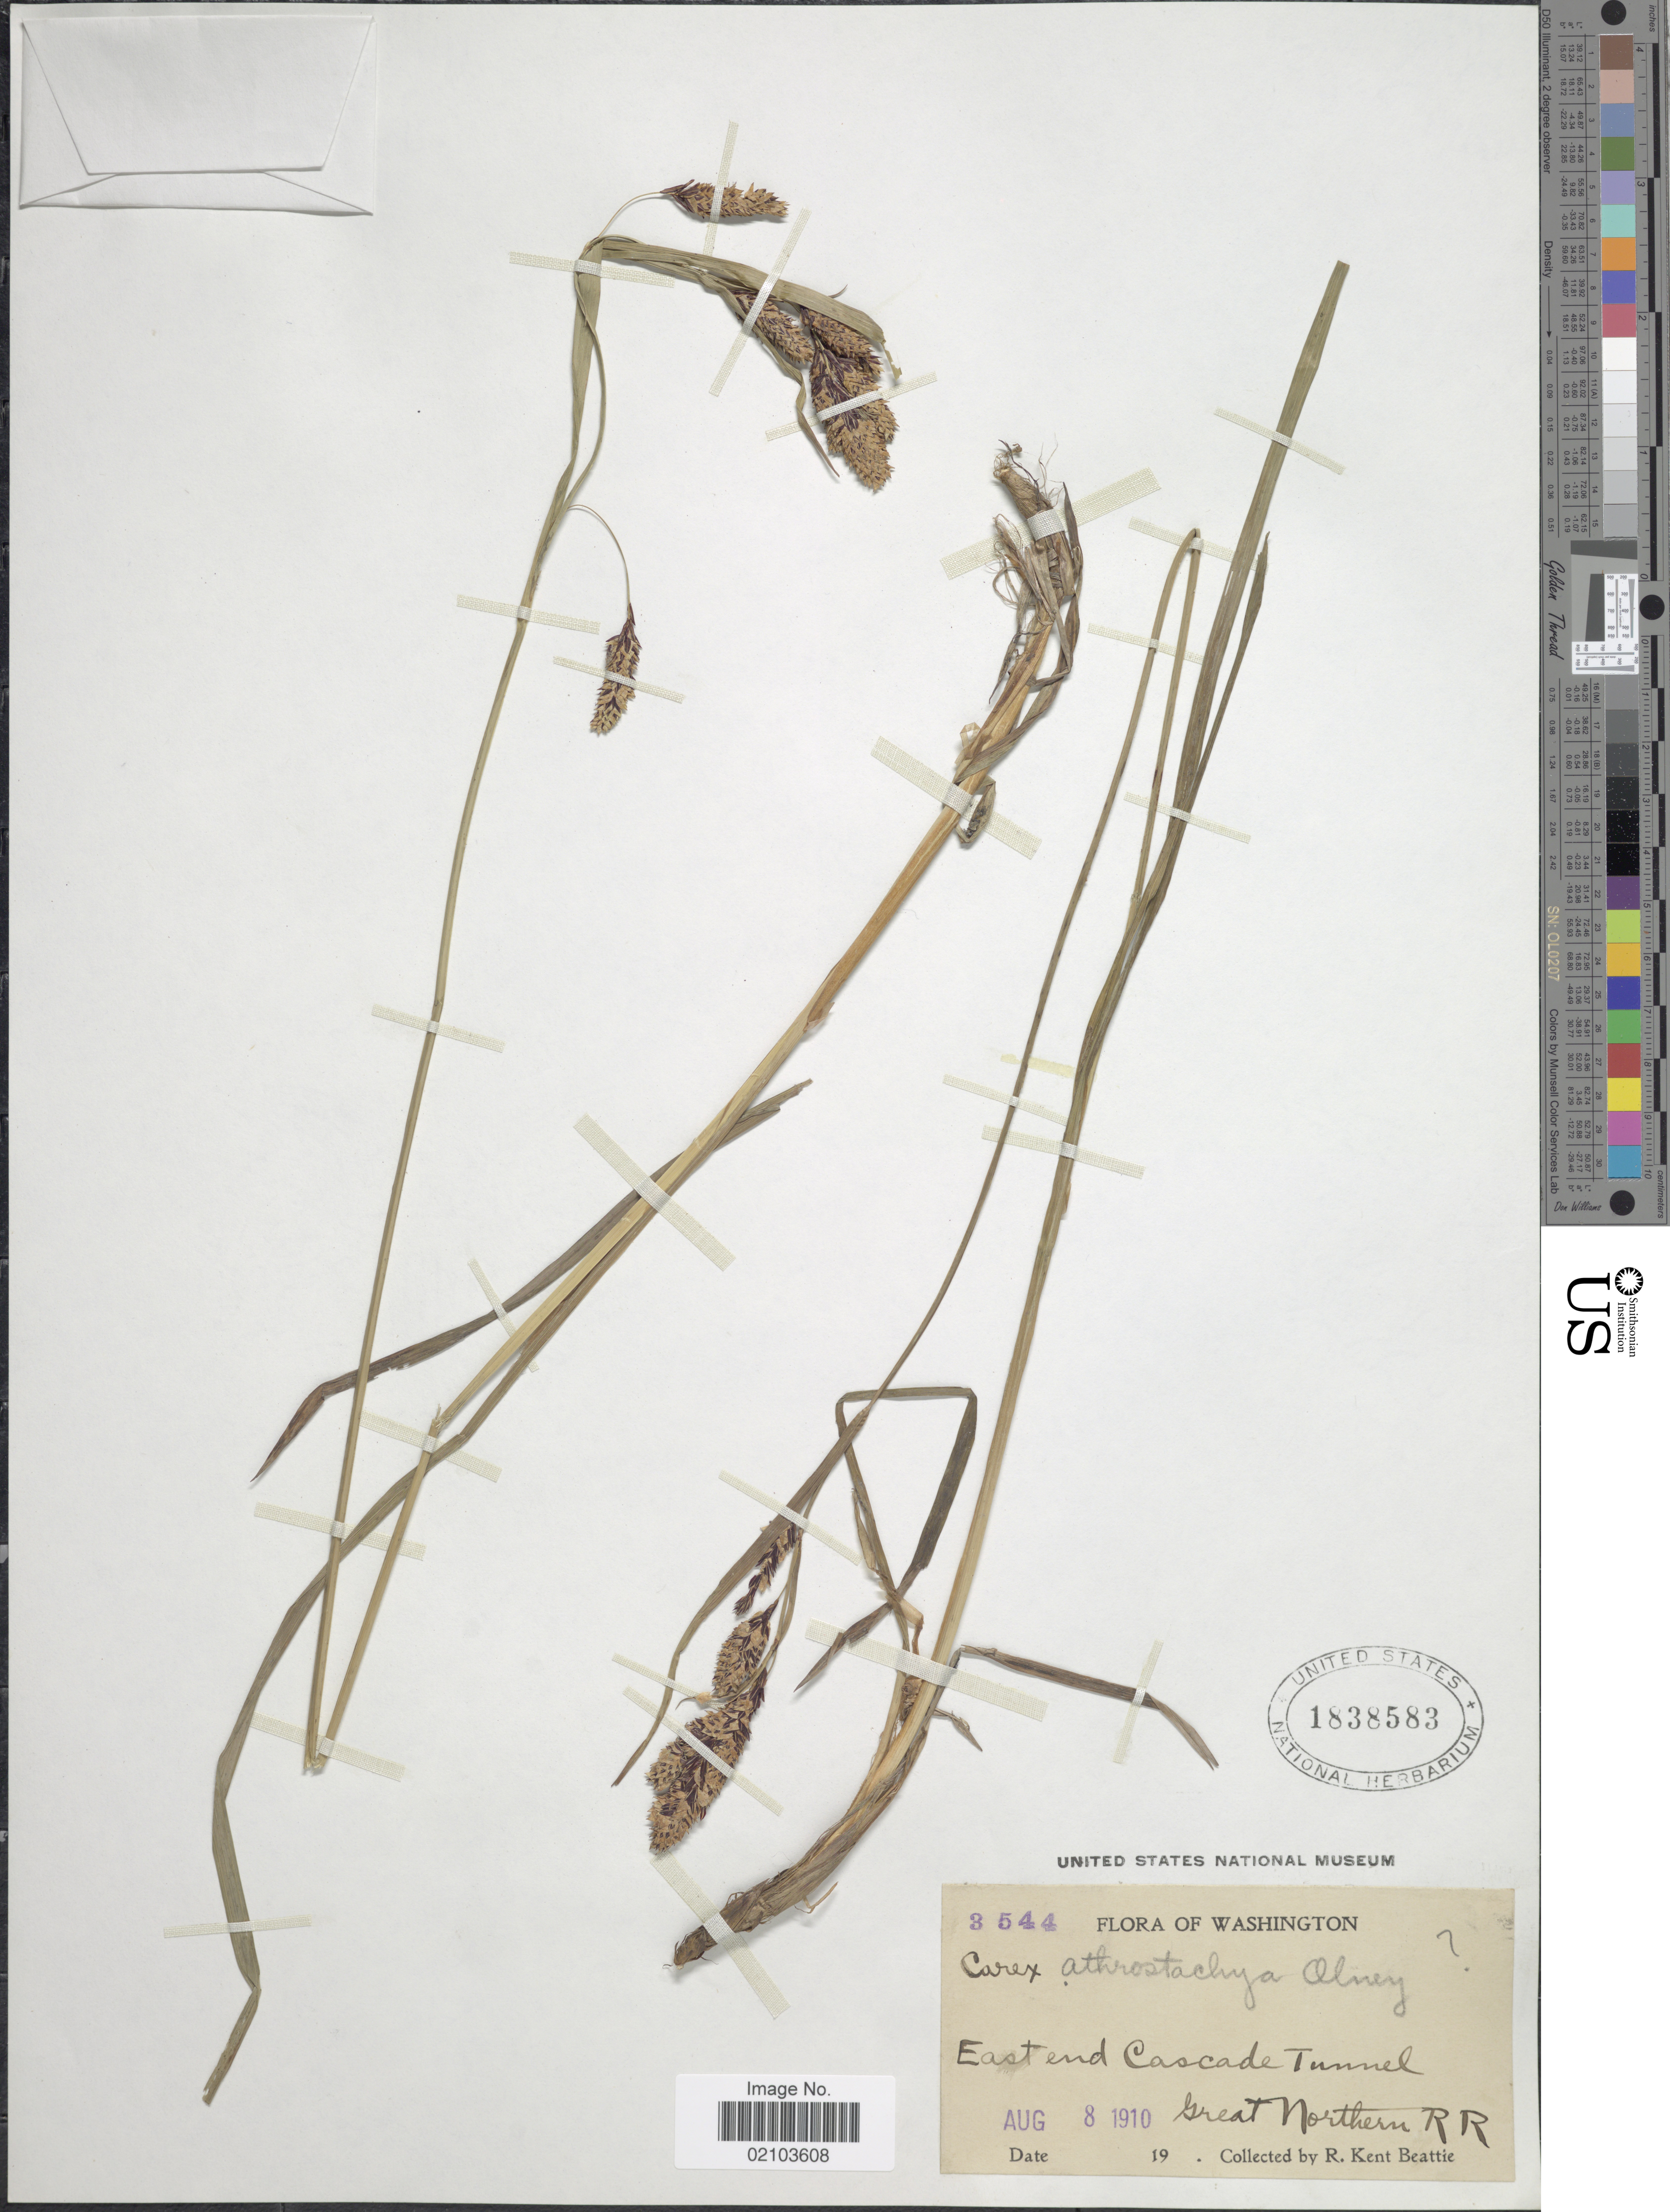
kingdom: Plantae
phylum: Tracheophyta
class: Liliopsida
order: Poales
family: Cyperaceae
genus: Carex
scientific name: Carex athrostachya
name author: Olney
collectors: R. K. Beattie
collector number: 3544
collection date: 1910-08-08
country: United States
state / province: Washington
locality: East end Cascade Tunnel. Great Northern RR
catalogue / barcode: US 1838583